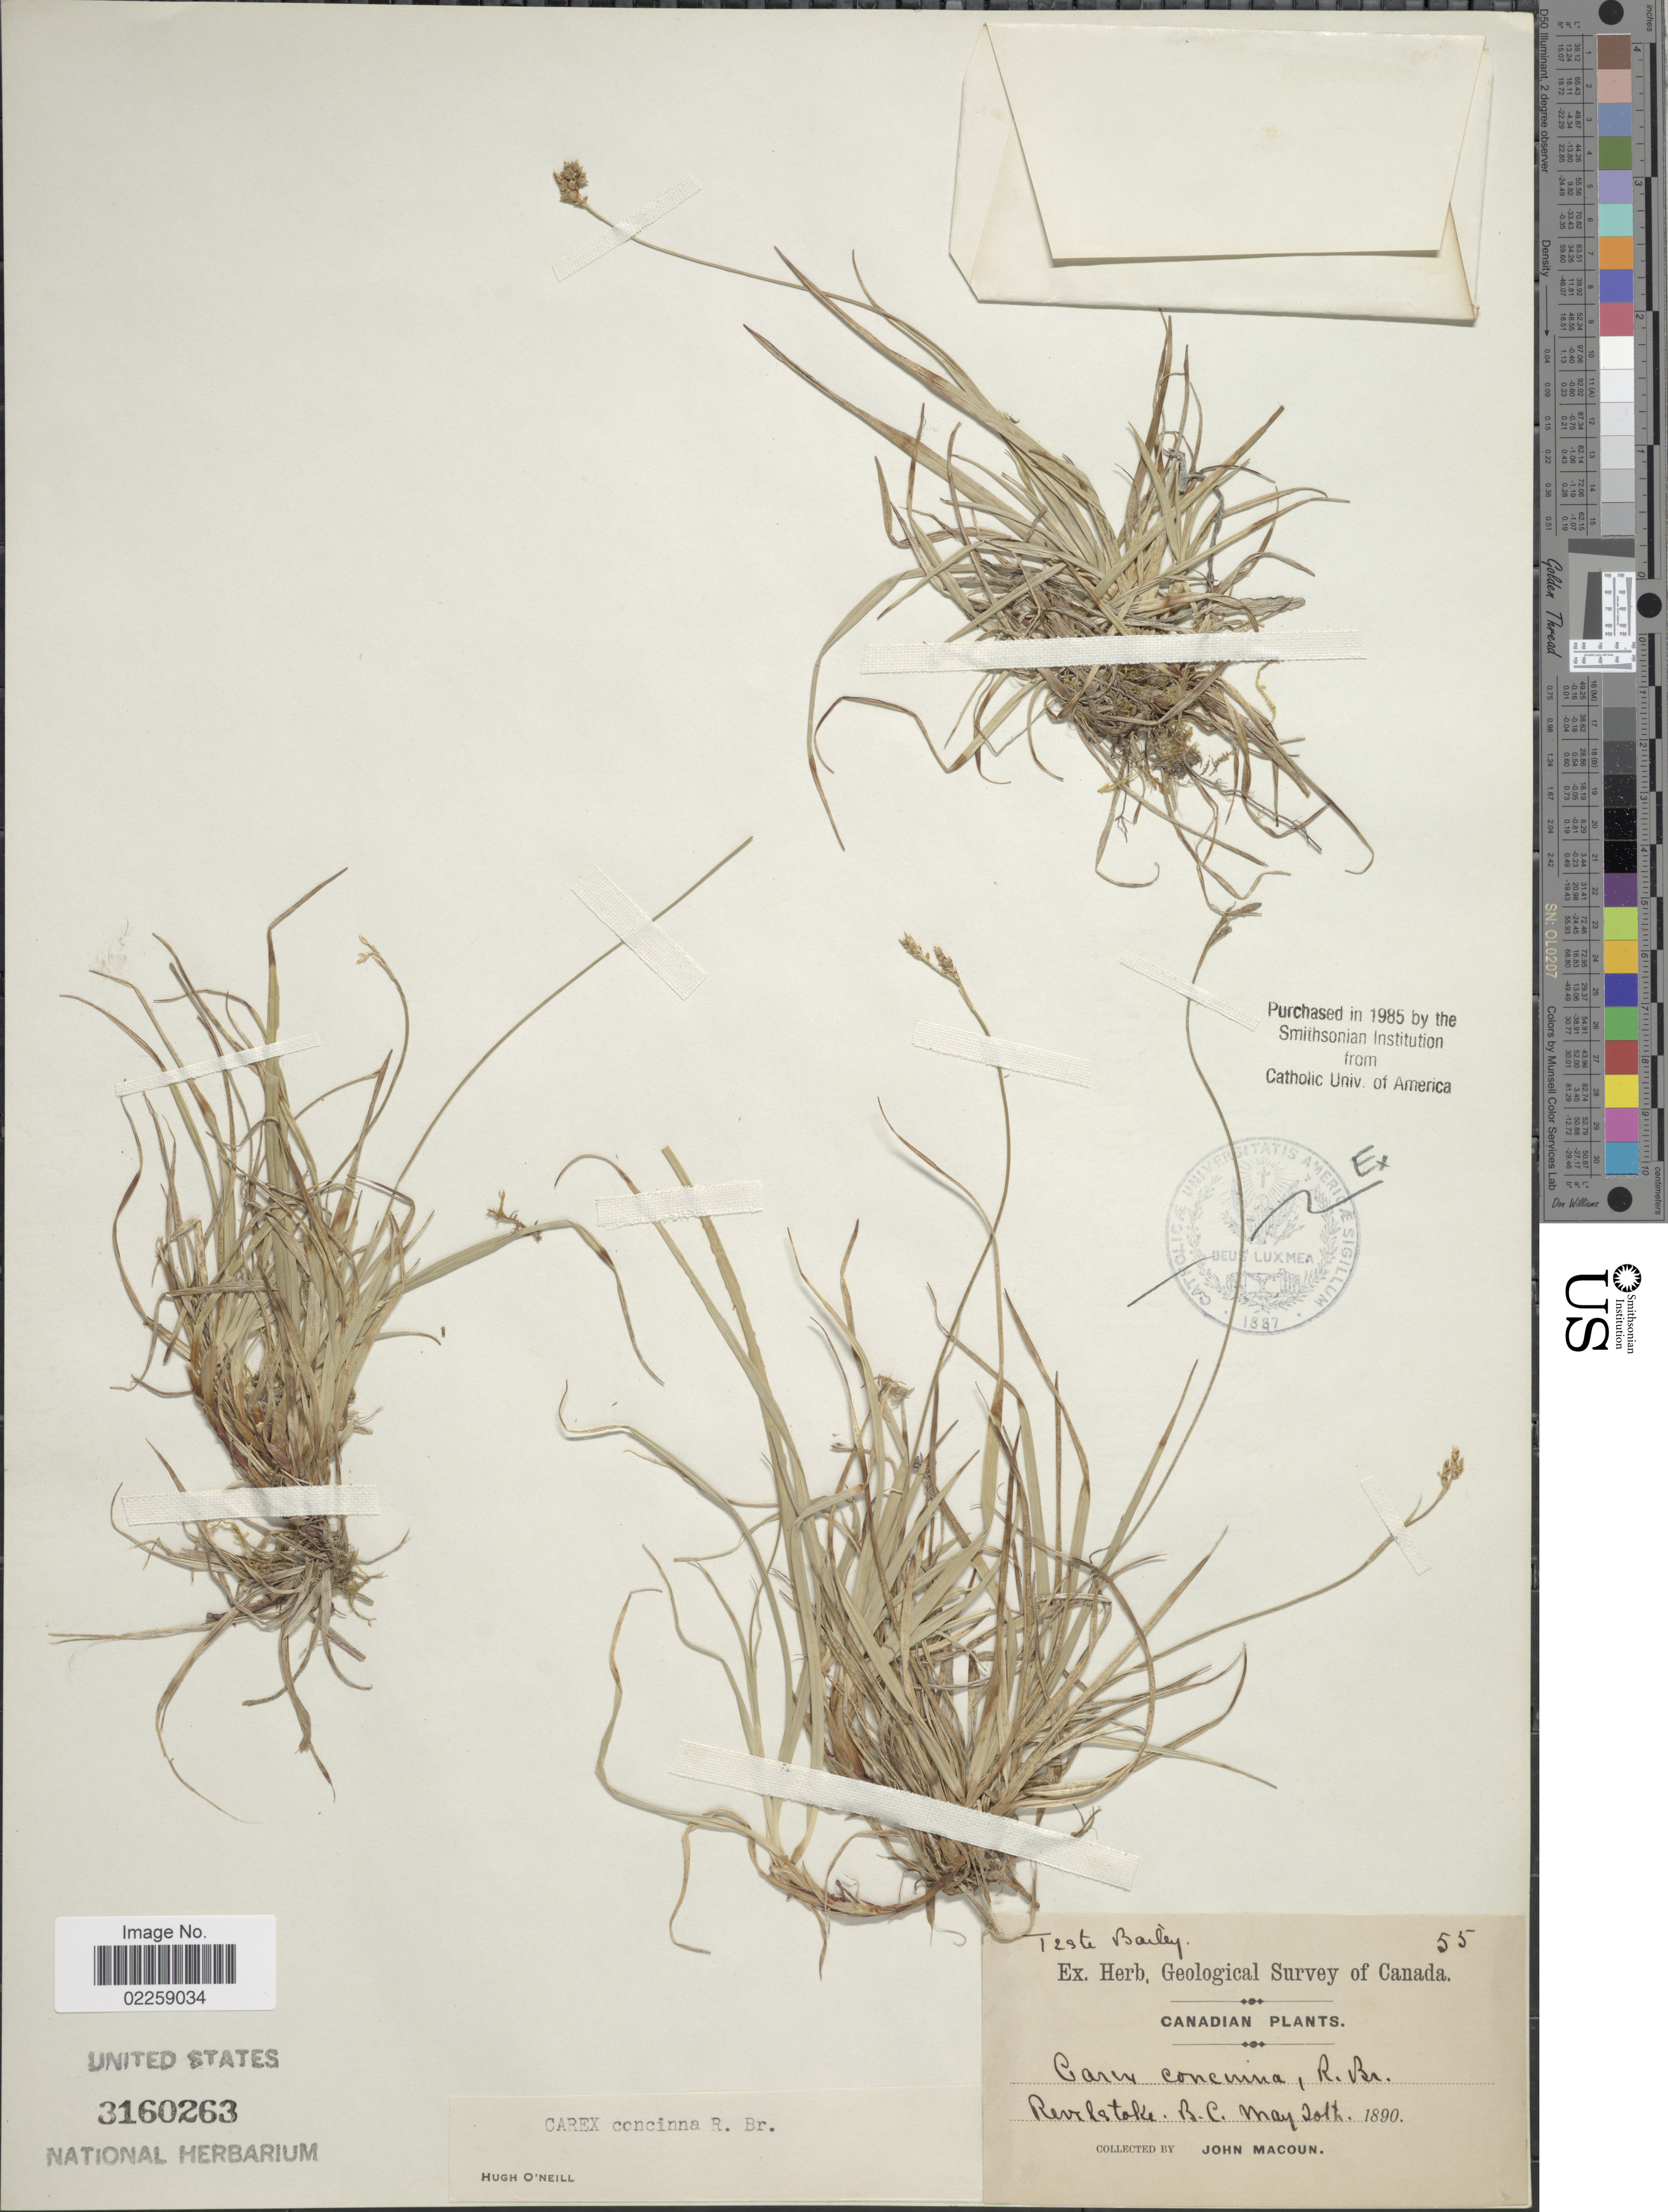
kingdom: Plantae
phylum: Tracheophyta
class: Liliopsida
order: Poales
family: Cyperaceae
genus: Carex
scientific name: Carex concinna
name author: R. Br.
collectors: J. Macoun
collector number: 55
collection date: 1890-05-20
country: Canada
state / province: British Columbia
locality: Revelstoke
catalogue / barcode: US 3160263